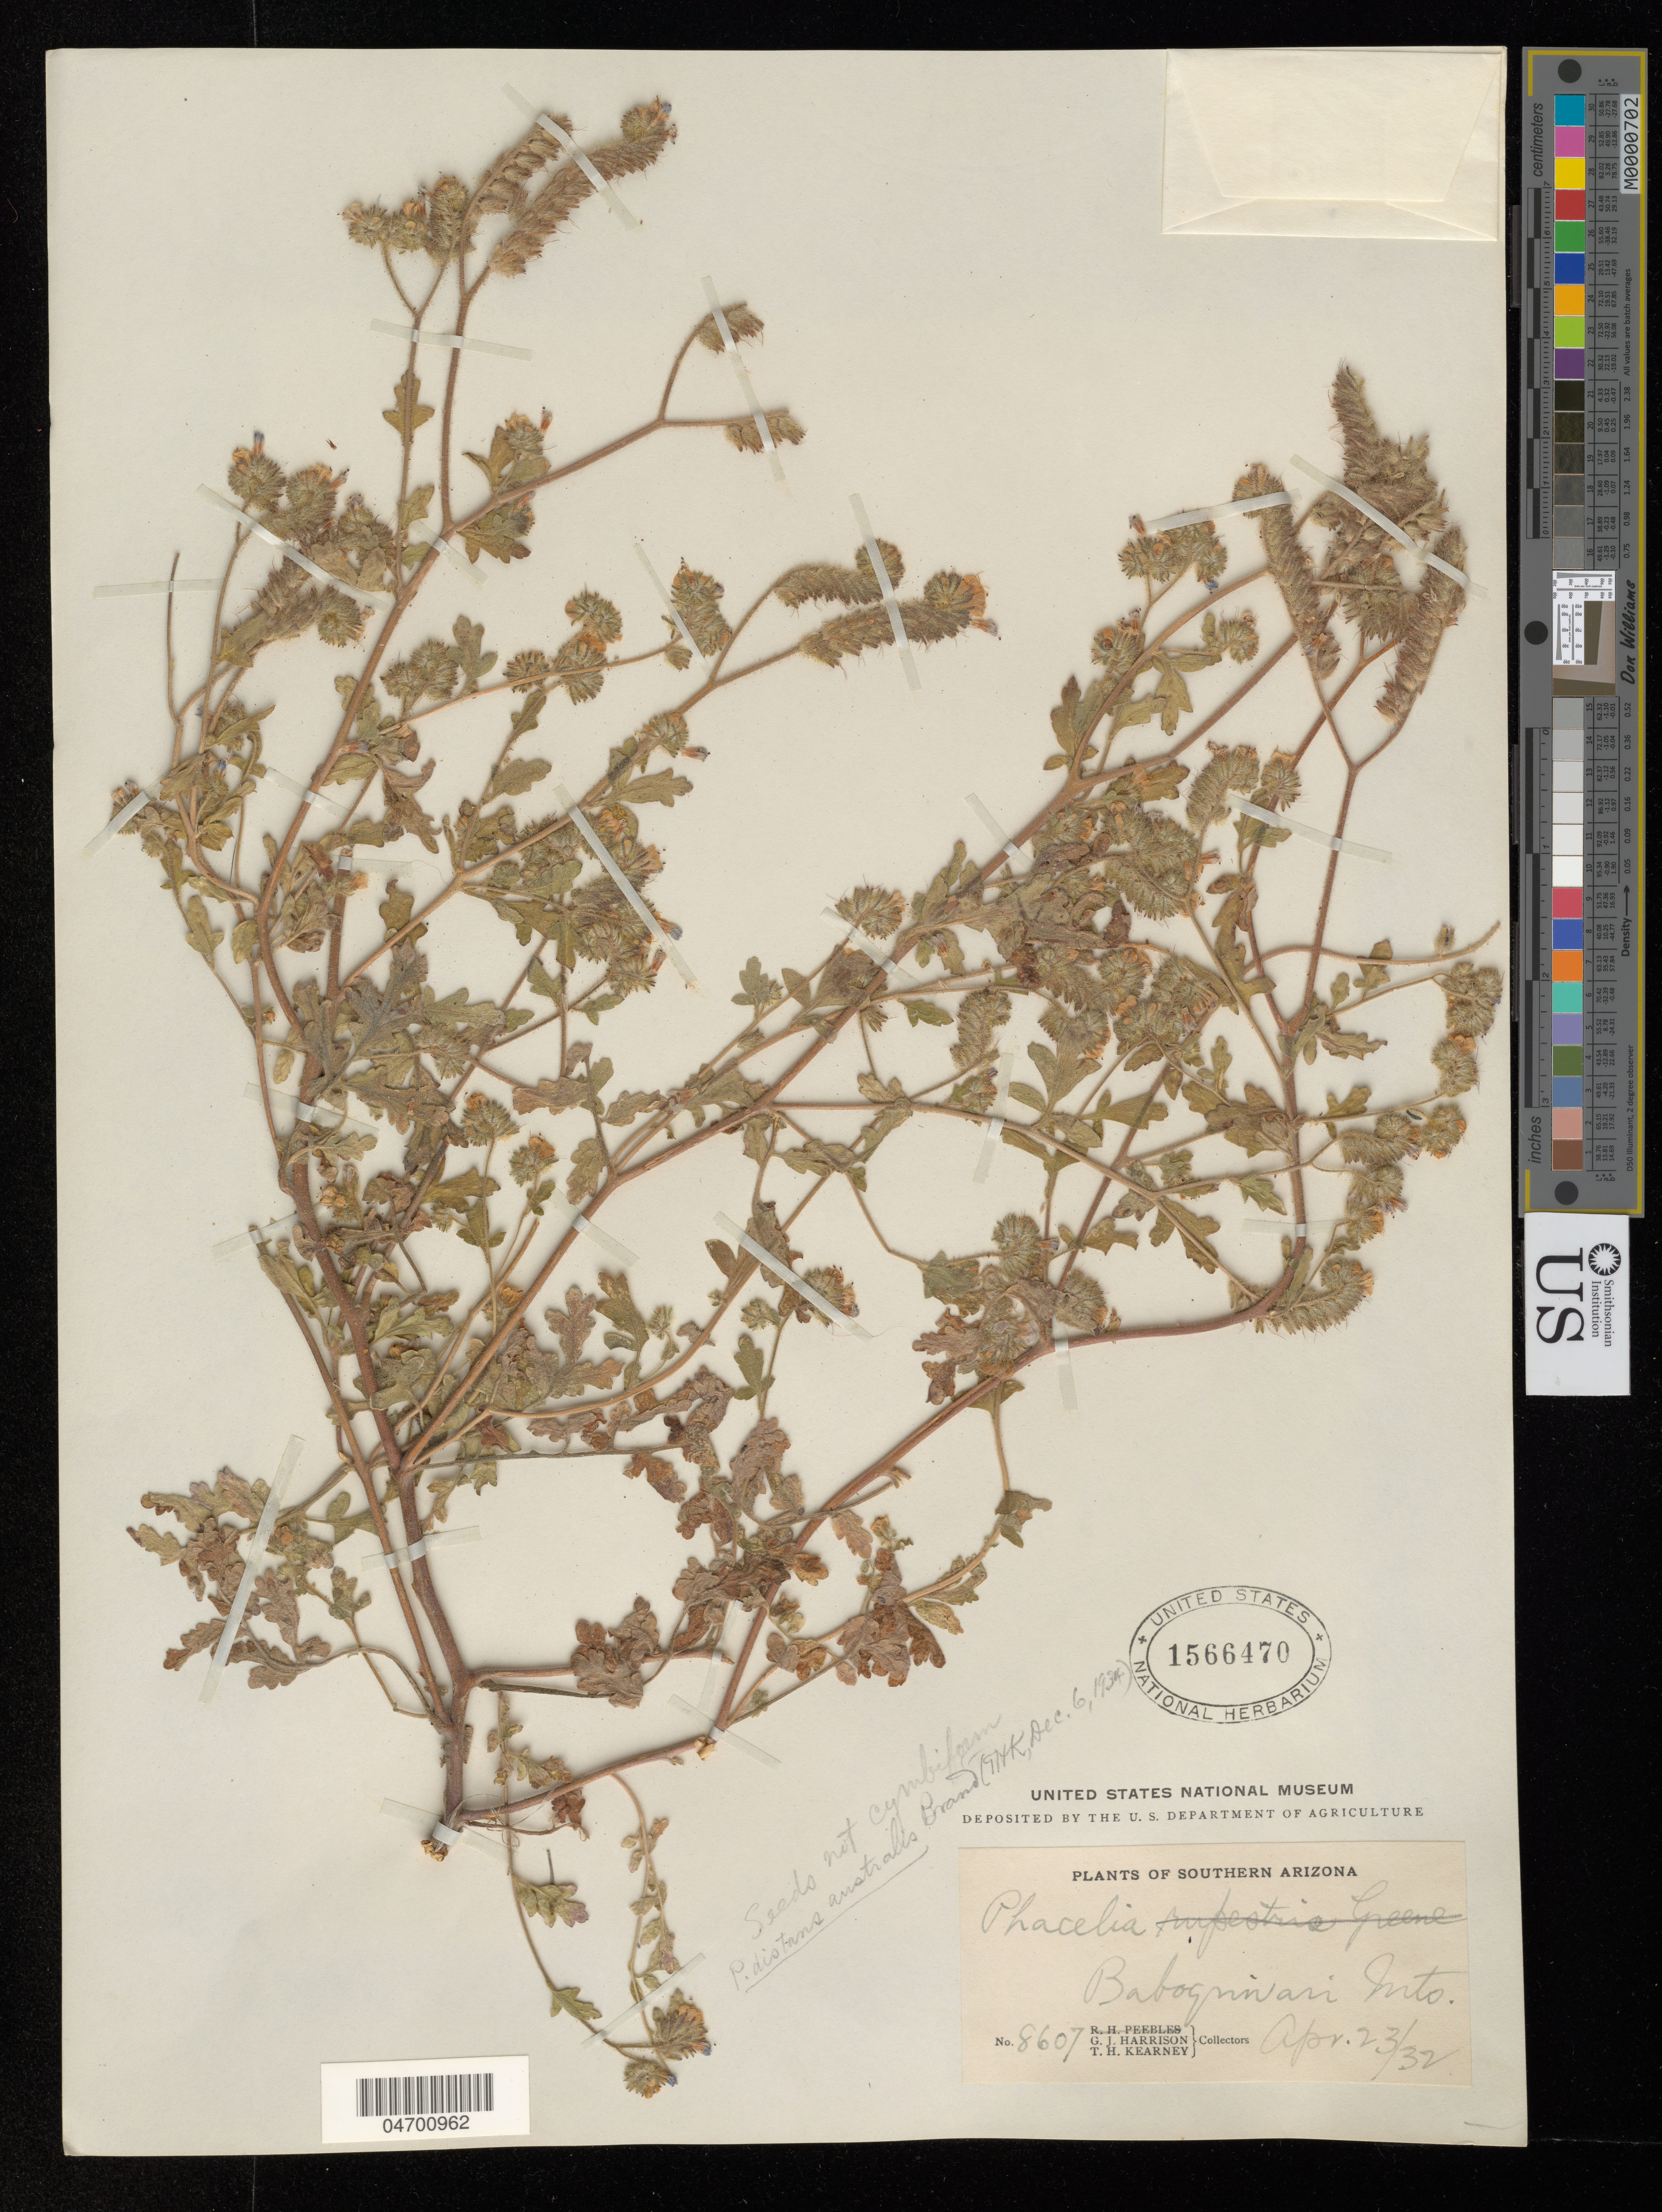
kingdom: Plantae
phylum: Tracheophyta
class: Magnoliopsida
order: Boraginales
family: Hydrophyllaceae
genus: Phacelia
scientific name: Phacelia distans var. australis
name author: Brand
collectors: G. J. Harrison & T. H. Kearney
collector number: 8607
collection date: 1932-04-23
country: United States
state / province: Arizona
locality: Southern Arizona. Babognivari Mts.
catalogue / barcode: US 1566470